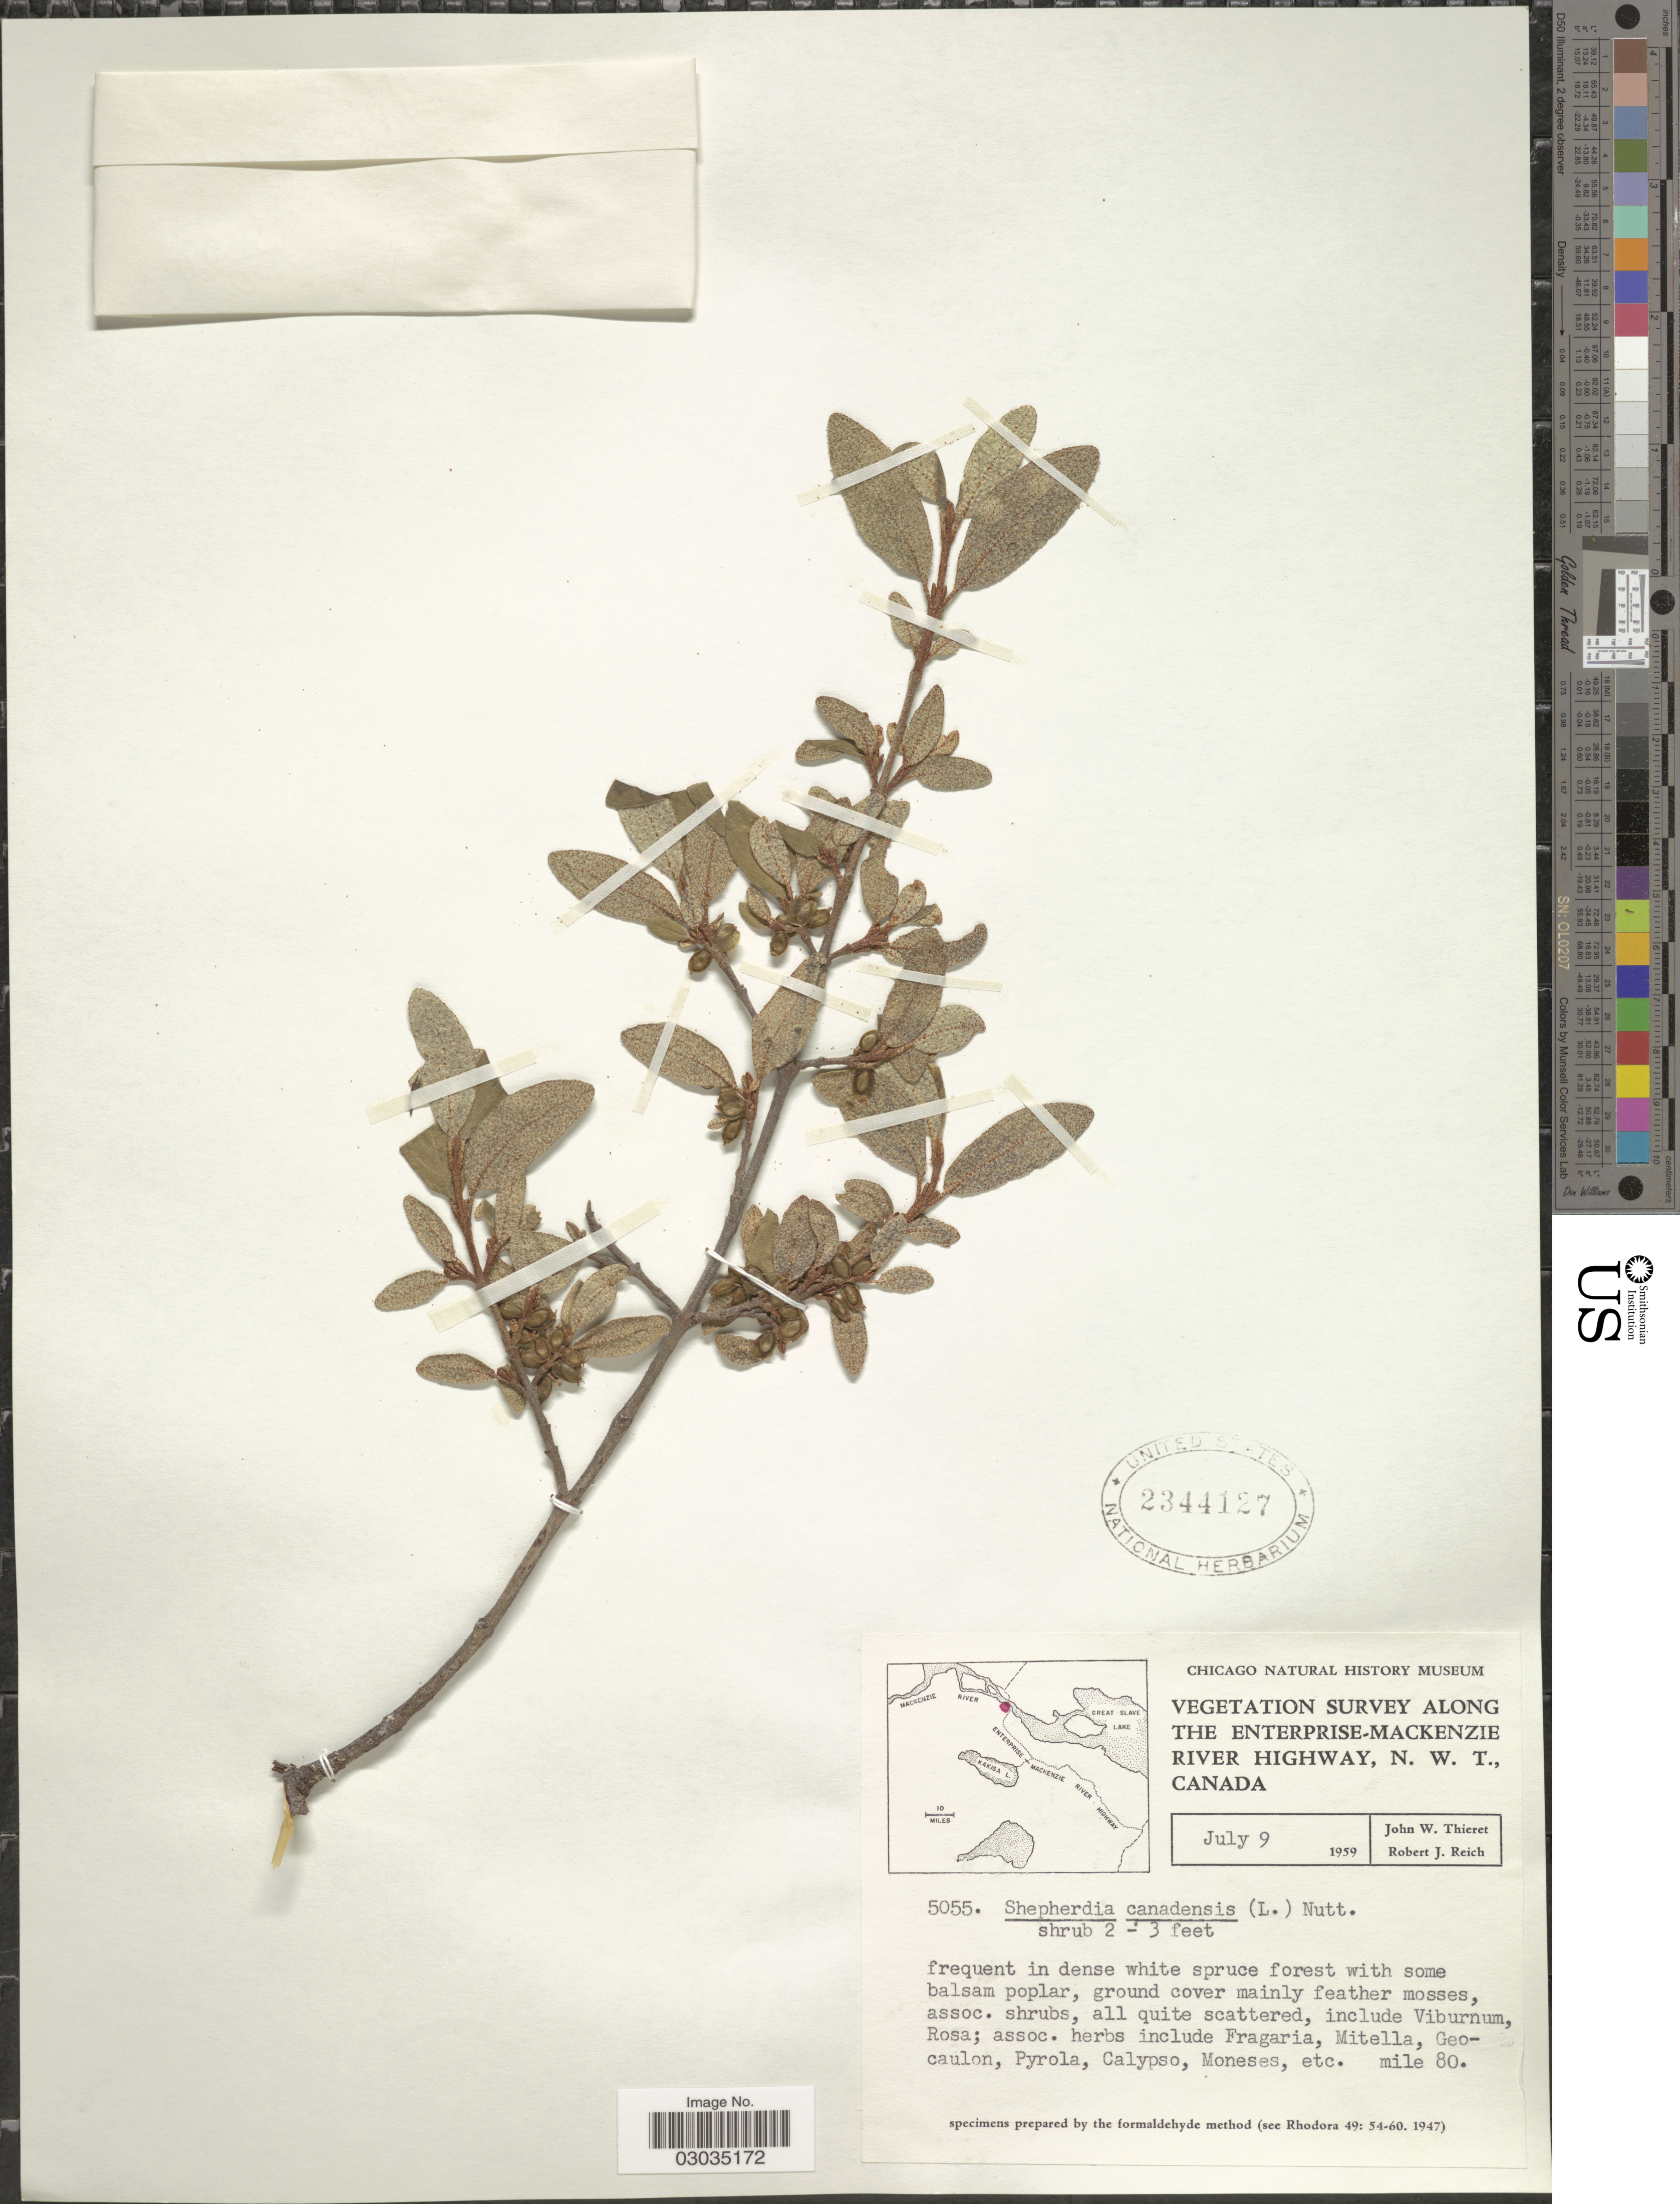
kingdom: Plantae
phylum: Tracheophyta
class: Magnoliopsida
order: Rosales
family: Elaeagnaceae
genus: Shepherdia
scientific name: Shepherdia canadensis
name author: (L.) Nutt.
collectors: J. W. Thieret & R. Reich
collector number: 5055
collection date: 1959-07-09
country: Canada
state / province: Northwest Territories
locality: Along The Enterprise-Mackenzie River Highway, N.W.T., mile 80.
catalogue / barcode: US 2344127